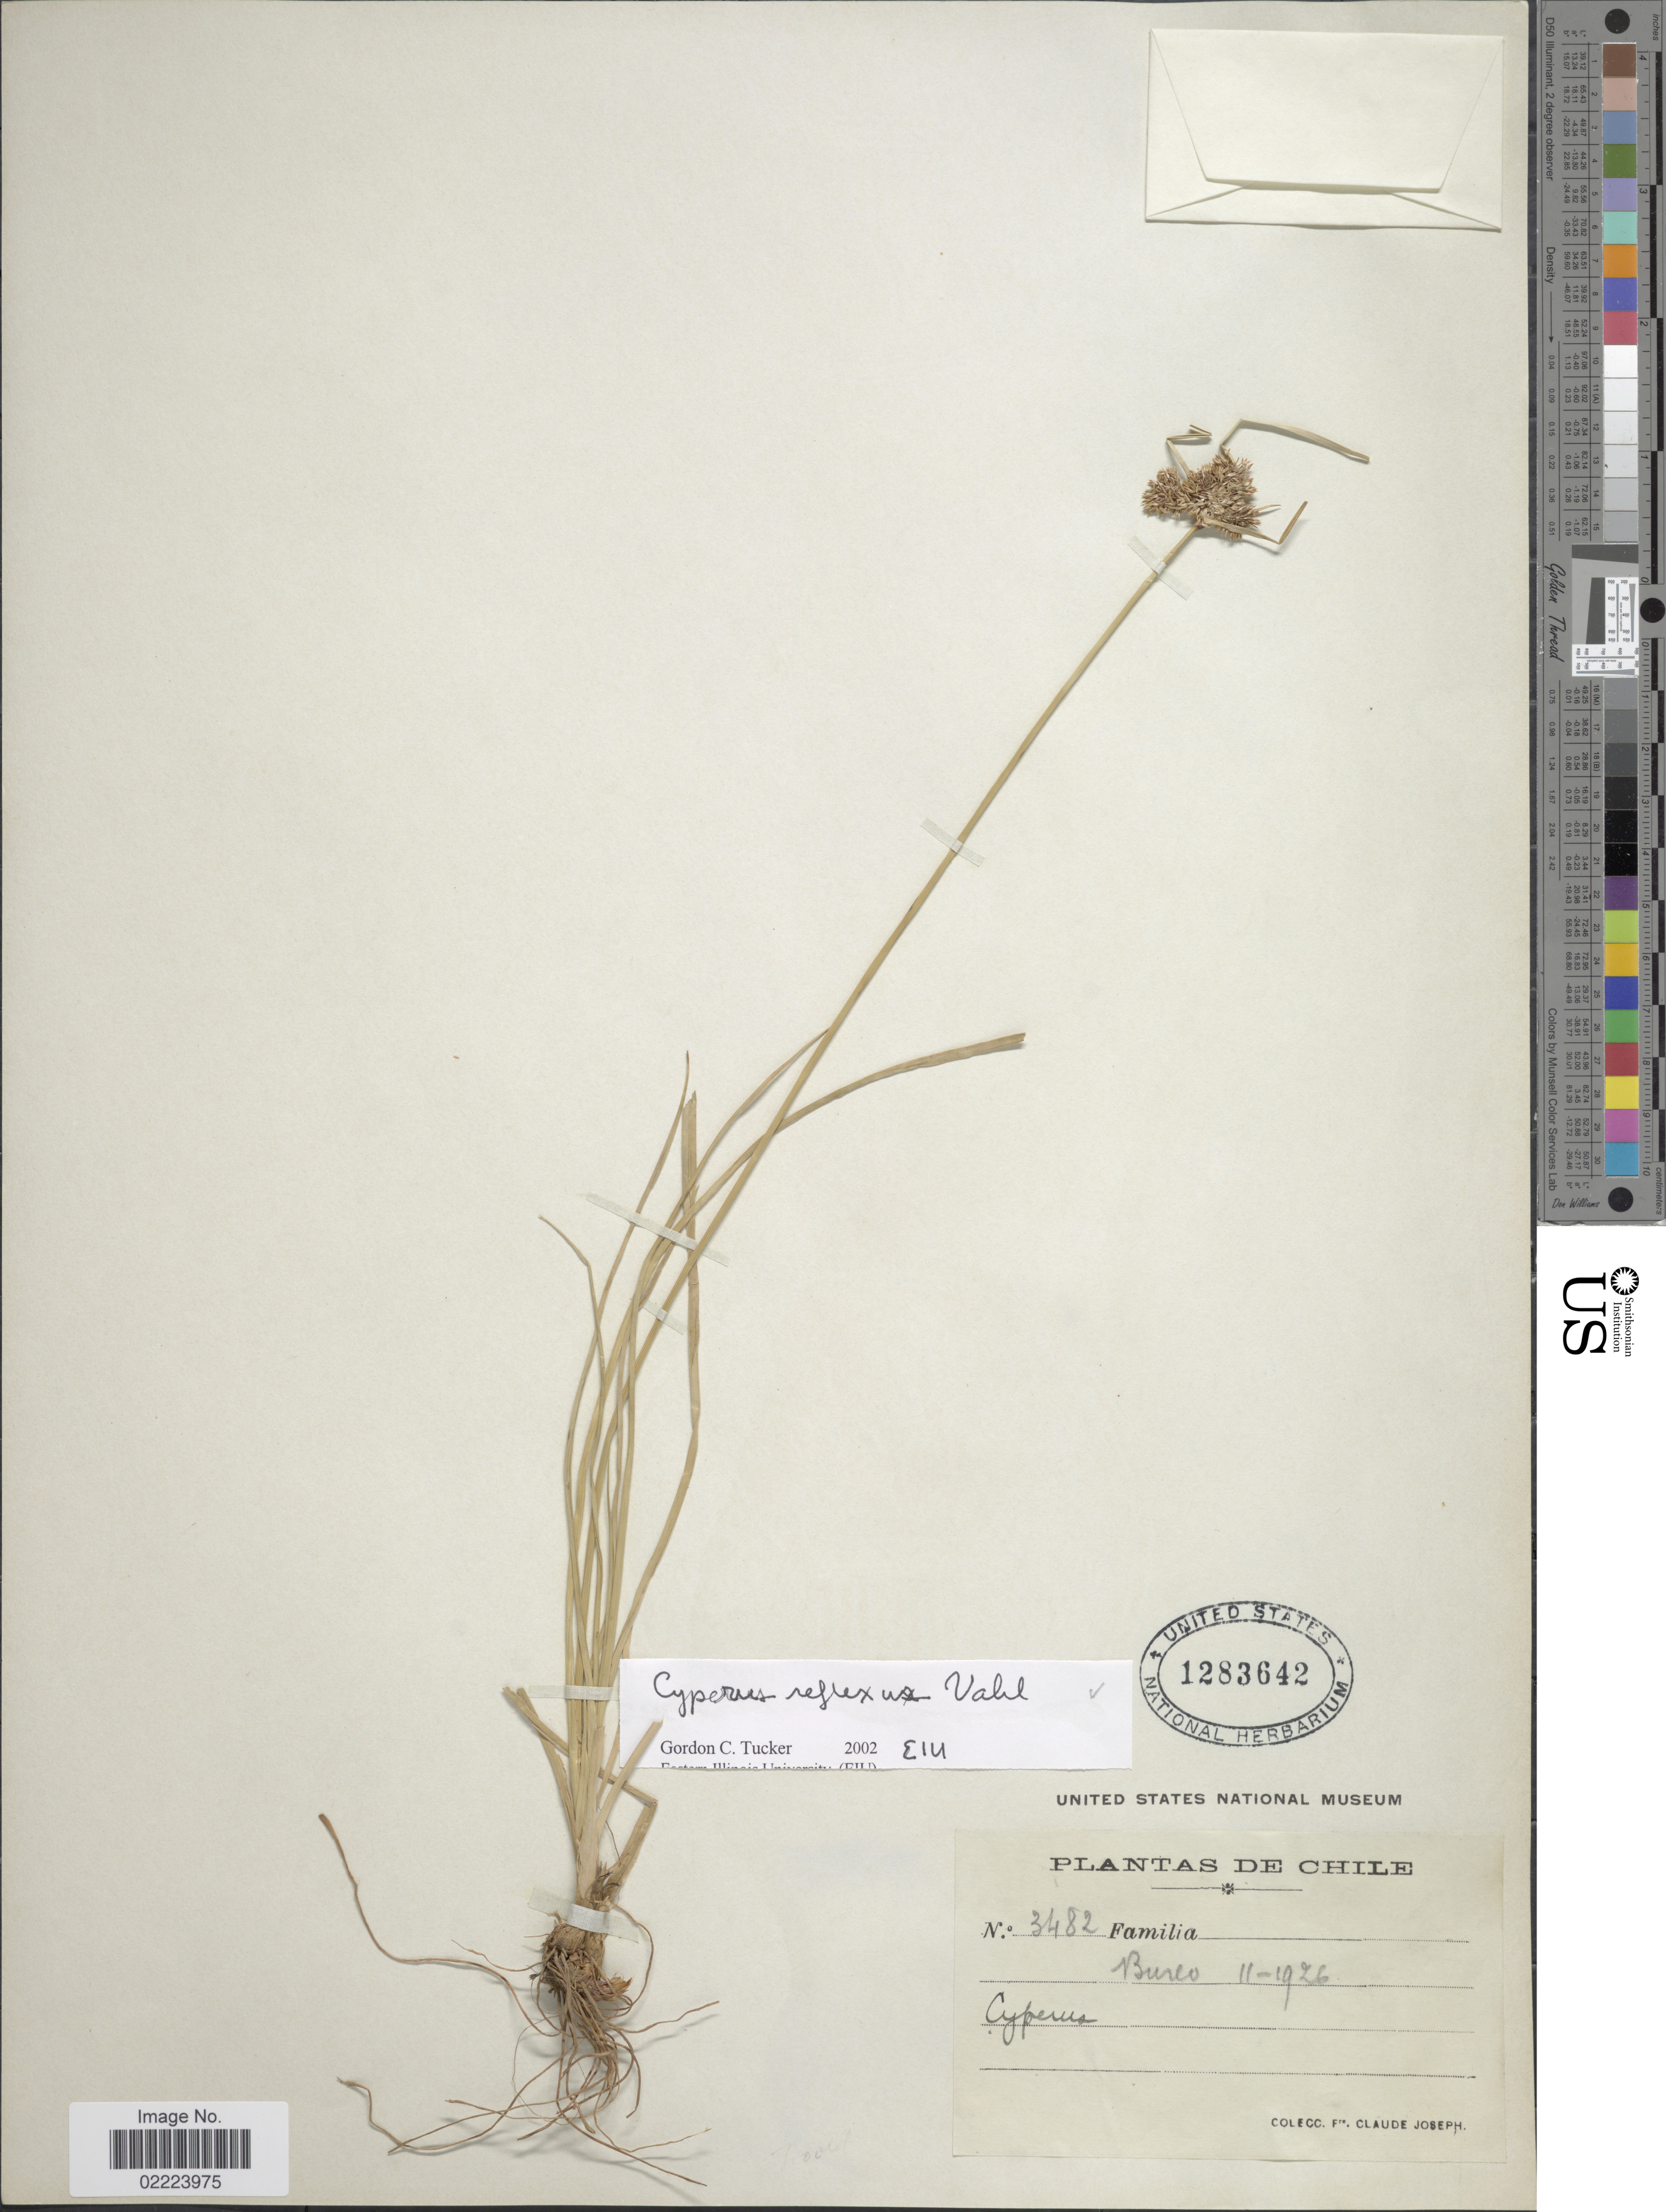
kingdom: Plantae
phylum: Tracheophyta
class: Liliopsida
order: Poales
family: Cyperaceae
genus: Cyperus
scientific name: Cyperus reflexus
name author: Vahl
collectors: Bro. Claude-Joseph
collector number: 3482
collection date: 1926-02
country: Chile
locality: Bureo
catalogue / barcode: US 1283642